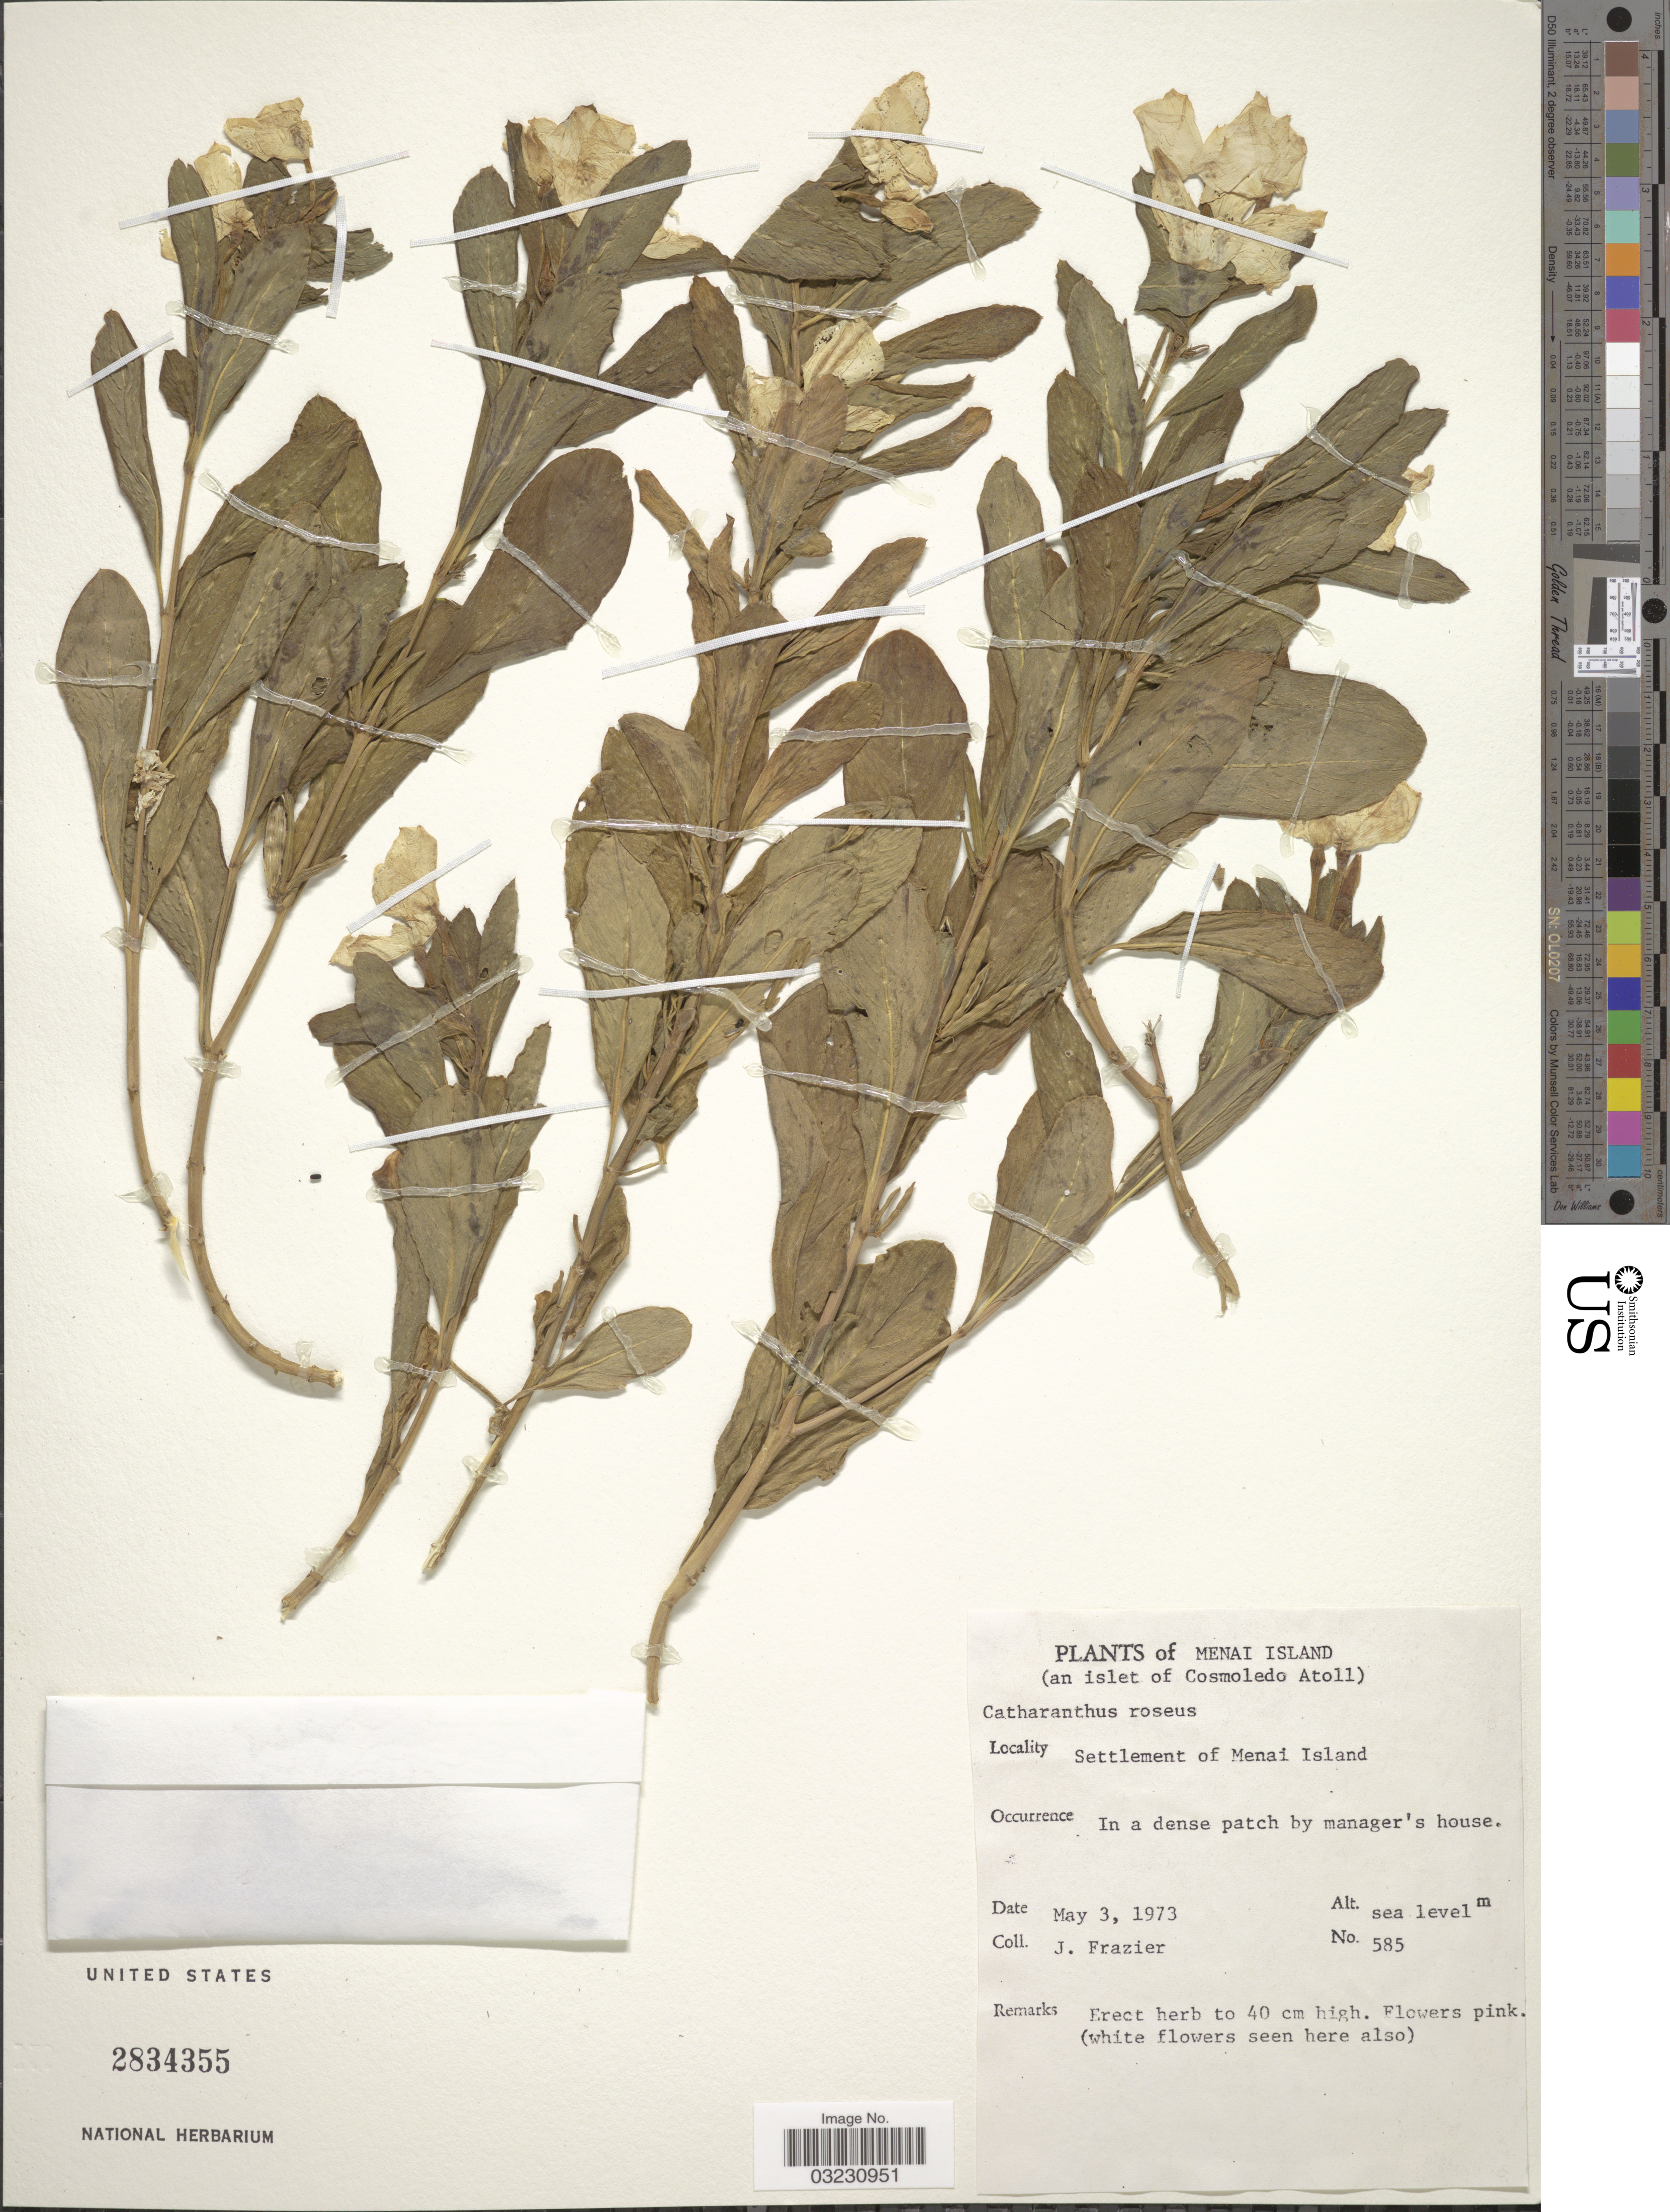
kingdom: Plantae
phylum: Tracheophyta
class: Magnoliopsida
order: Gentianales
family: Apocynaceae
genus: Catharanthus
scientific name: Catharanthus roseus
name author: (L.) G. Don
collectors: J. Frazier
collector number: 585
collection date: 1973-05-03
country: Seychelles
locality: Menai Island, (an islet of Cosmoledo Atoll). Settlement of Menai Island. In a dense patch by manager's house.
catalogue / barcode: US 2834355